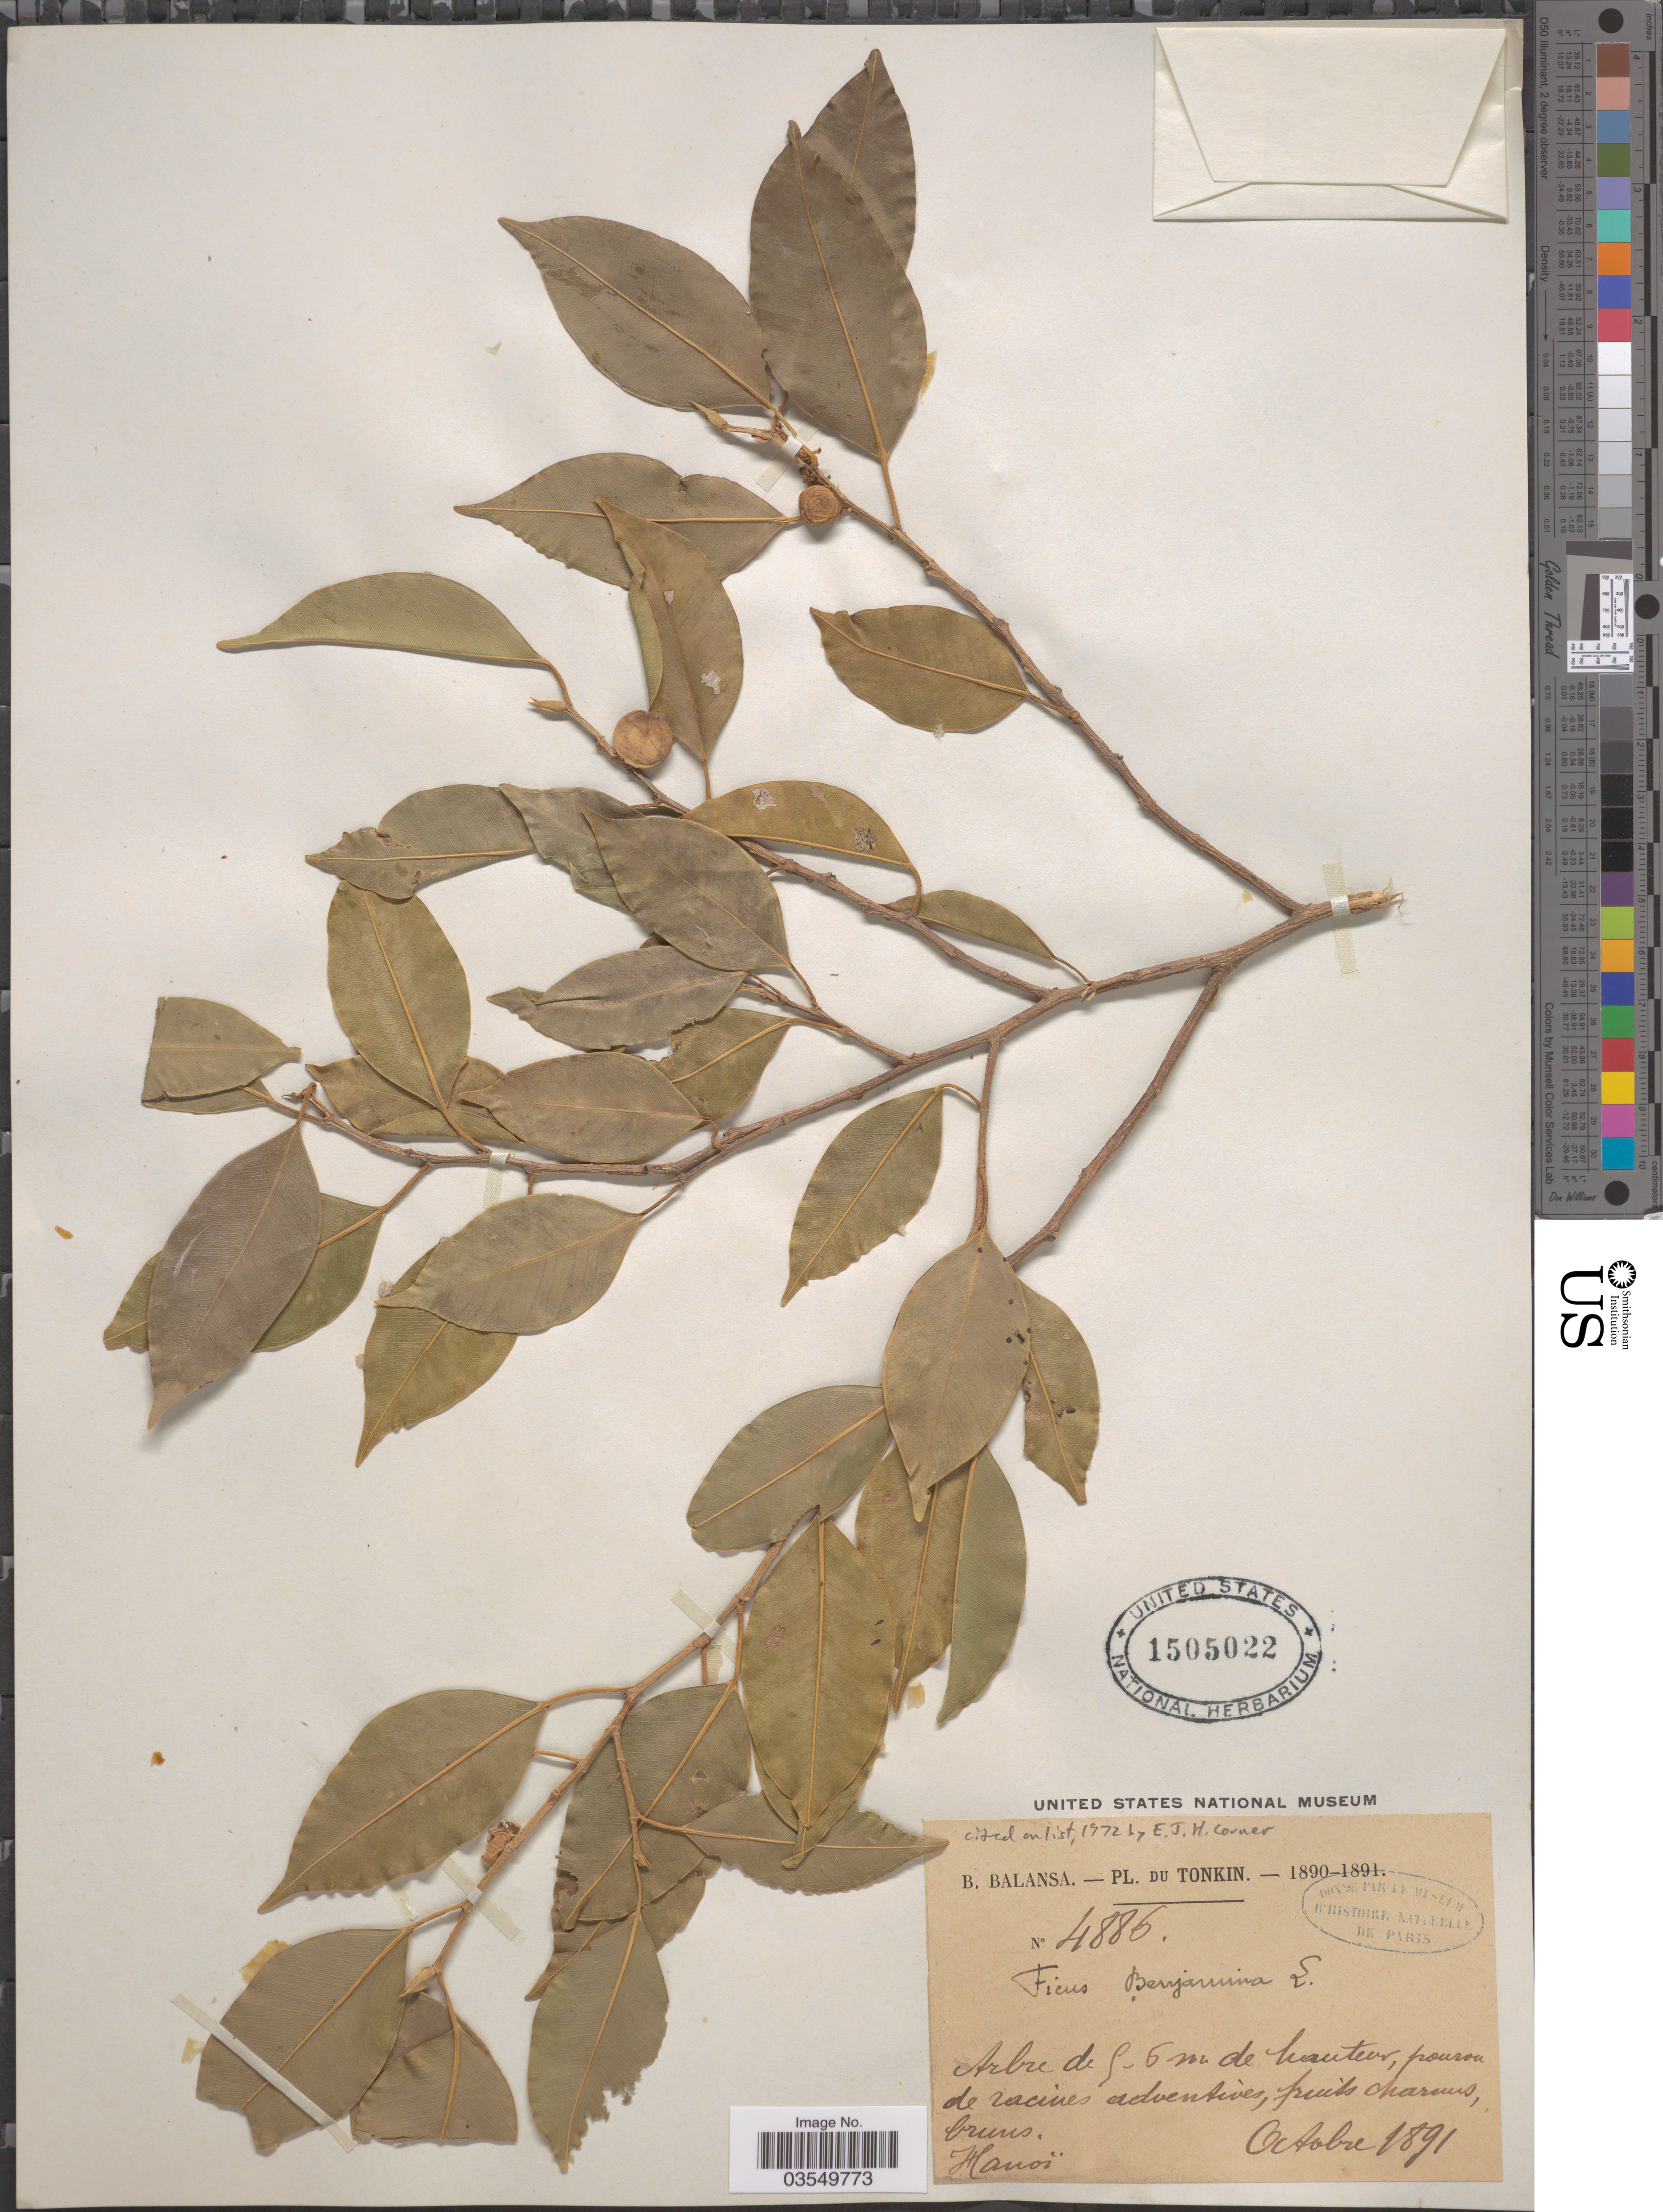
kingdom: Plantae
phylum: Tracheophyta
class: Magnoliopsida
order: Rosales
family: Moraceae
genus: Ficus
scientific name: Ficus benjamina var. benjamina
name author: L.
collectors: B. Balansa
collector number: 4886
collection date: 1891-10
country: Vietnam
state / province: Ha Noi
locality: Tonkin. Hanoï.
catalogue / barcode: US 1505022